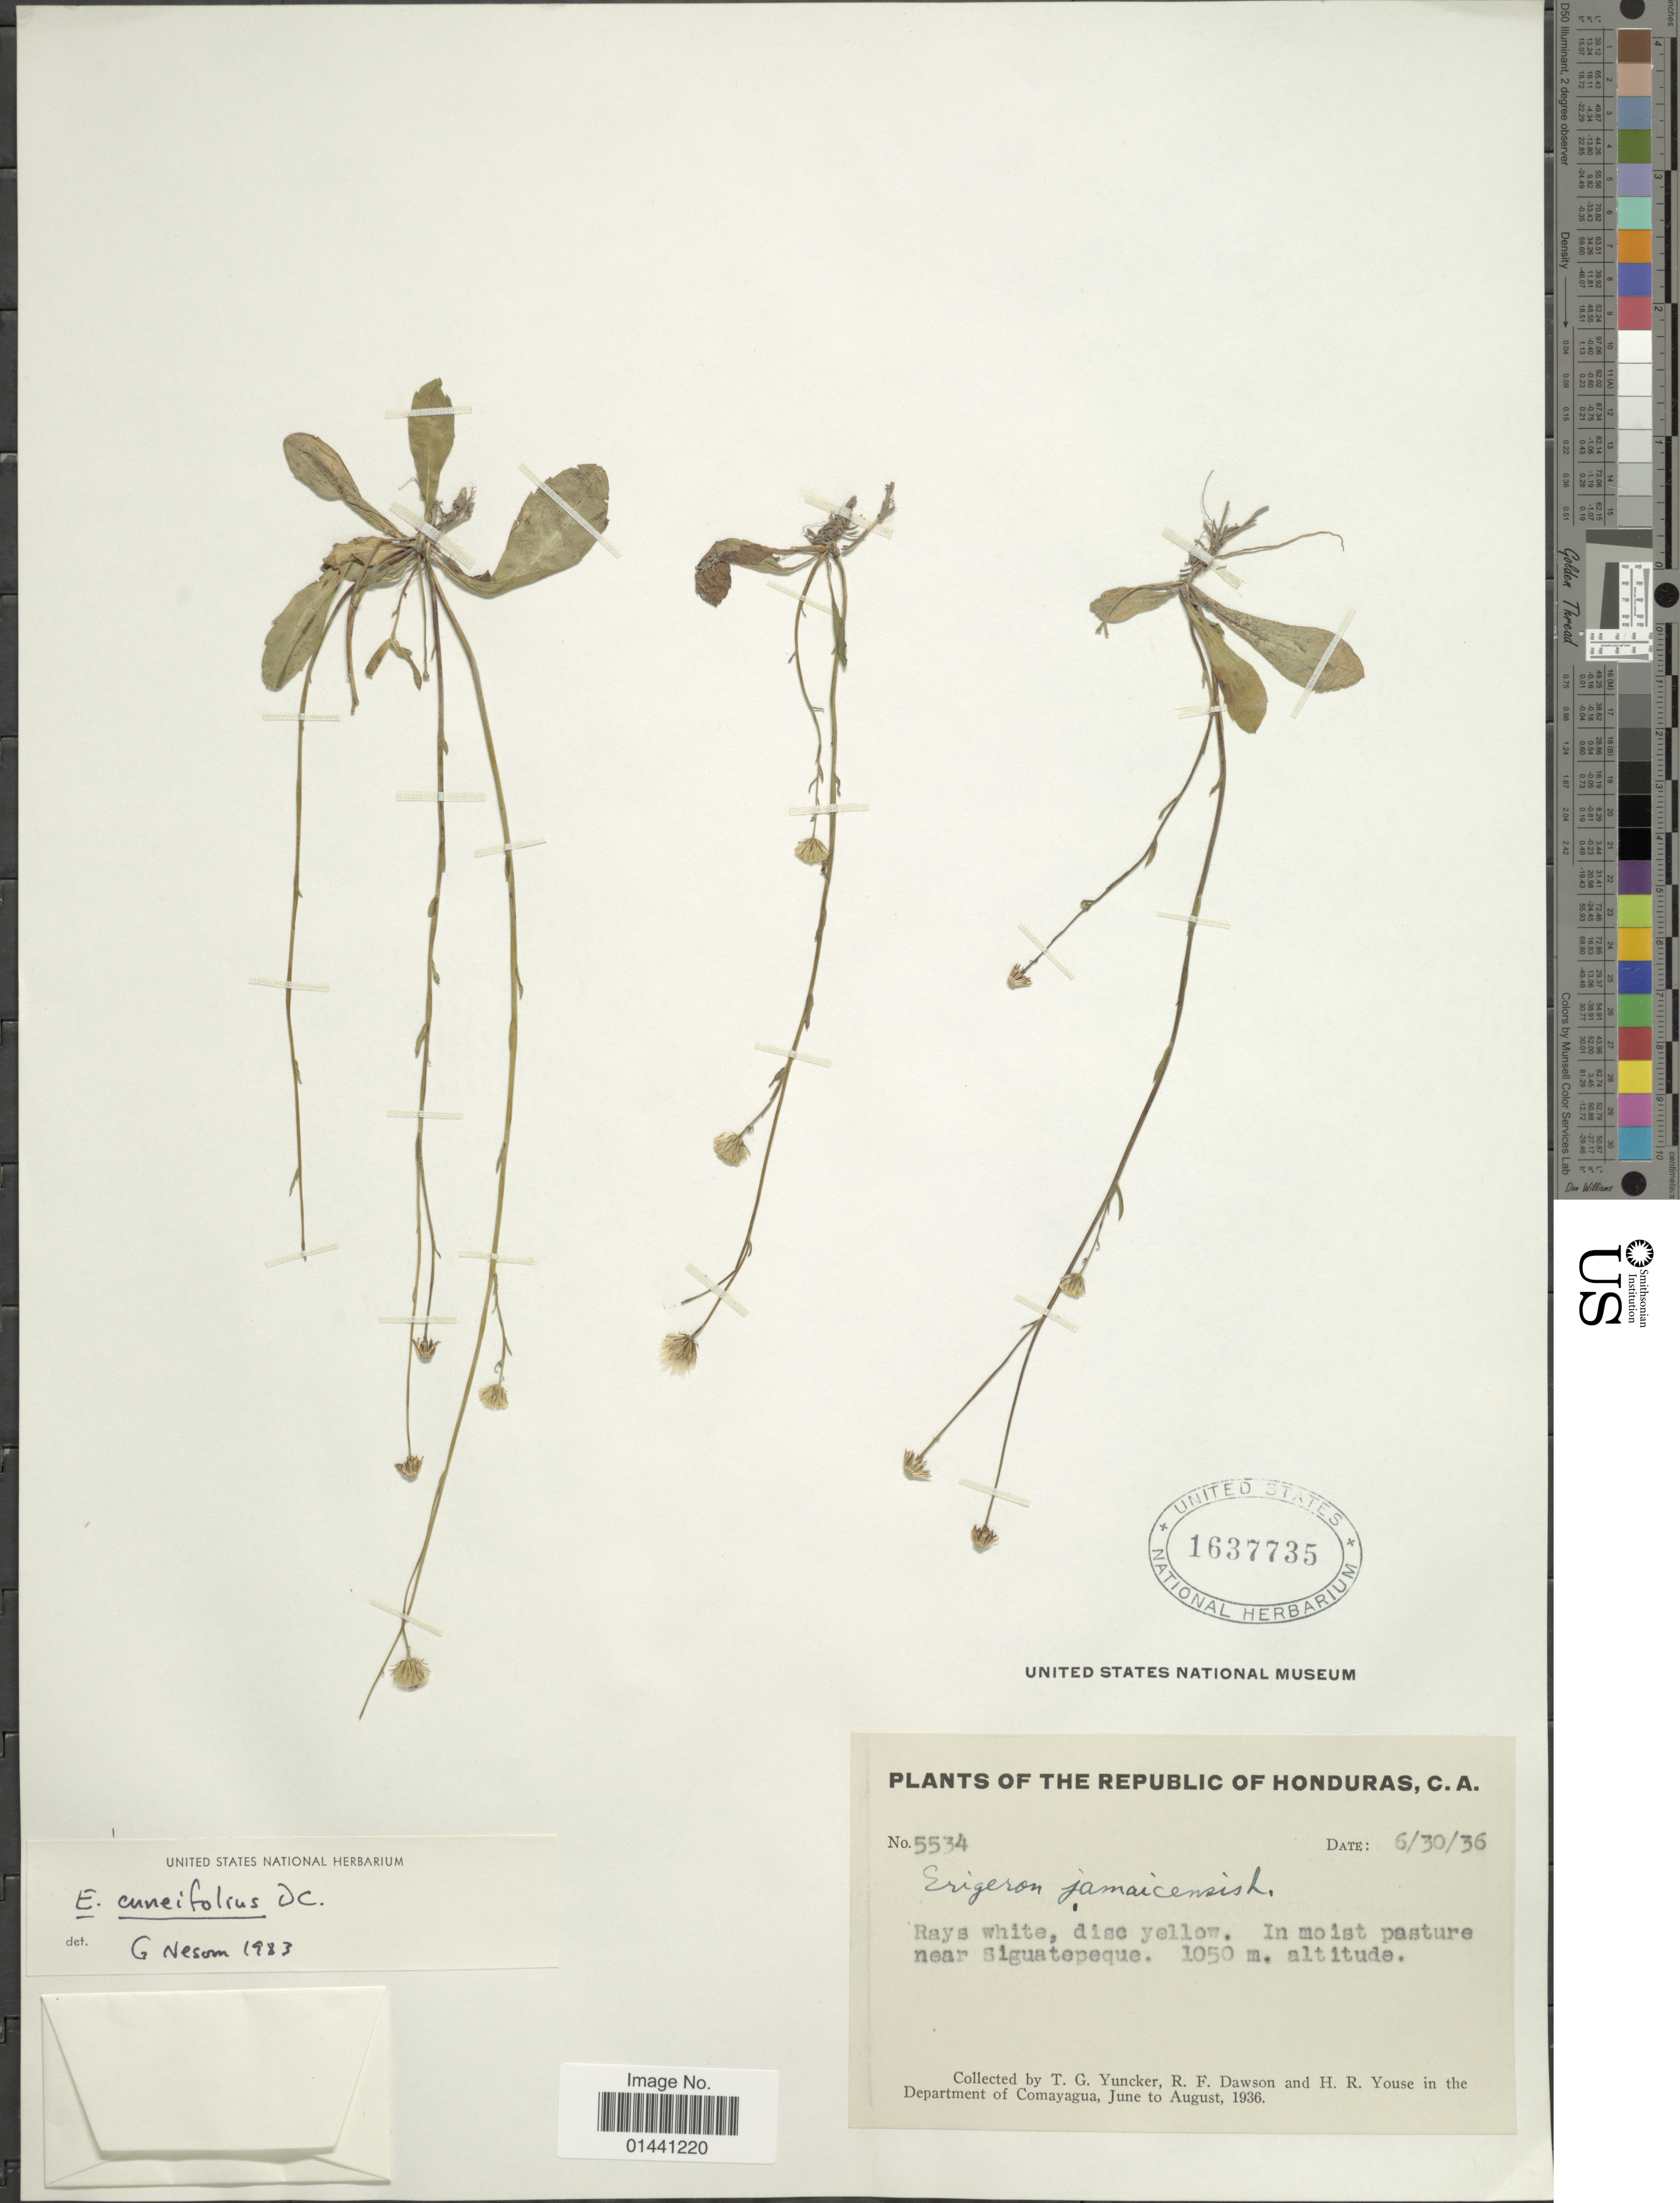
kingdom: Plantae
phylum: Tracheophyta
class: Magnoliopsida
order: Asterales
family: Asteraceae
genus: Erigeron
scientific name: Erigeron cuneifolius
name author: DC.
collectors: T. G. Yuncker, R. F. Dawson & H. Youse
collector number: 5534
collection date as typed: Transcribed d/m/y: 30/6/36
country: Honduras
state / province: Comayagua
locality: Republic of Honduras, C.A., in moist pasture near Siguatepeque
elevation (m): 1050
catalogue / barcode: US 1637735